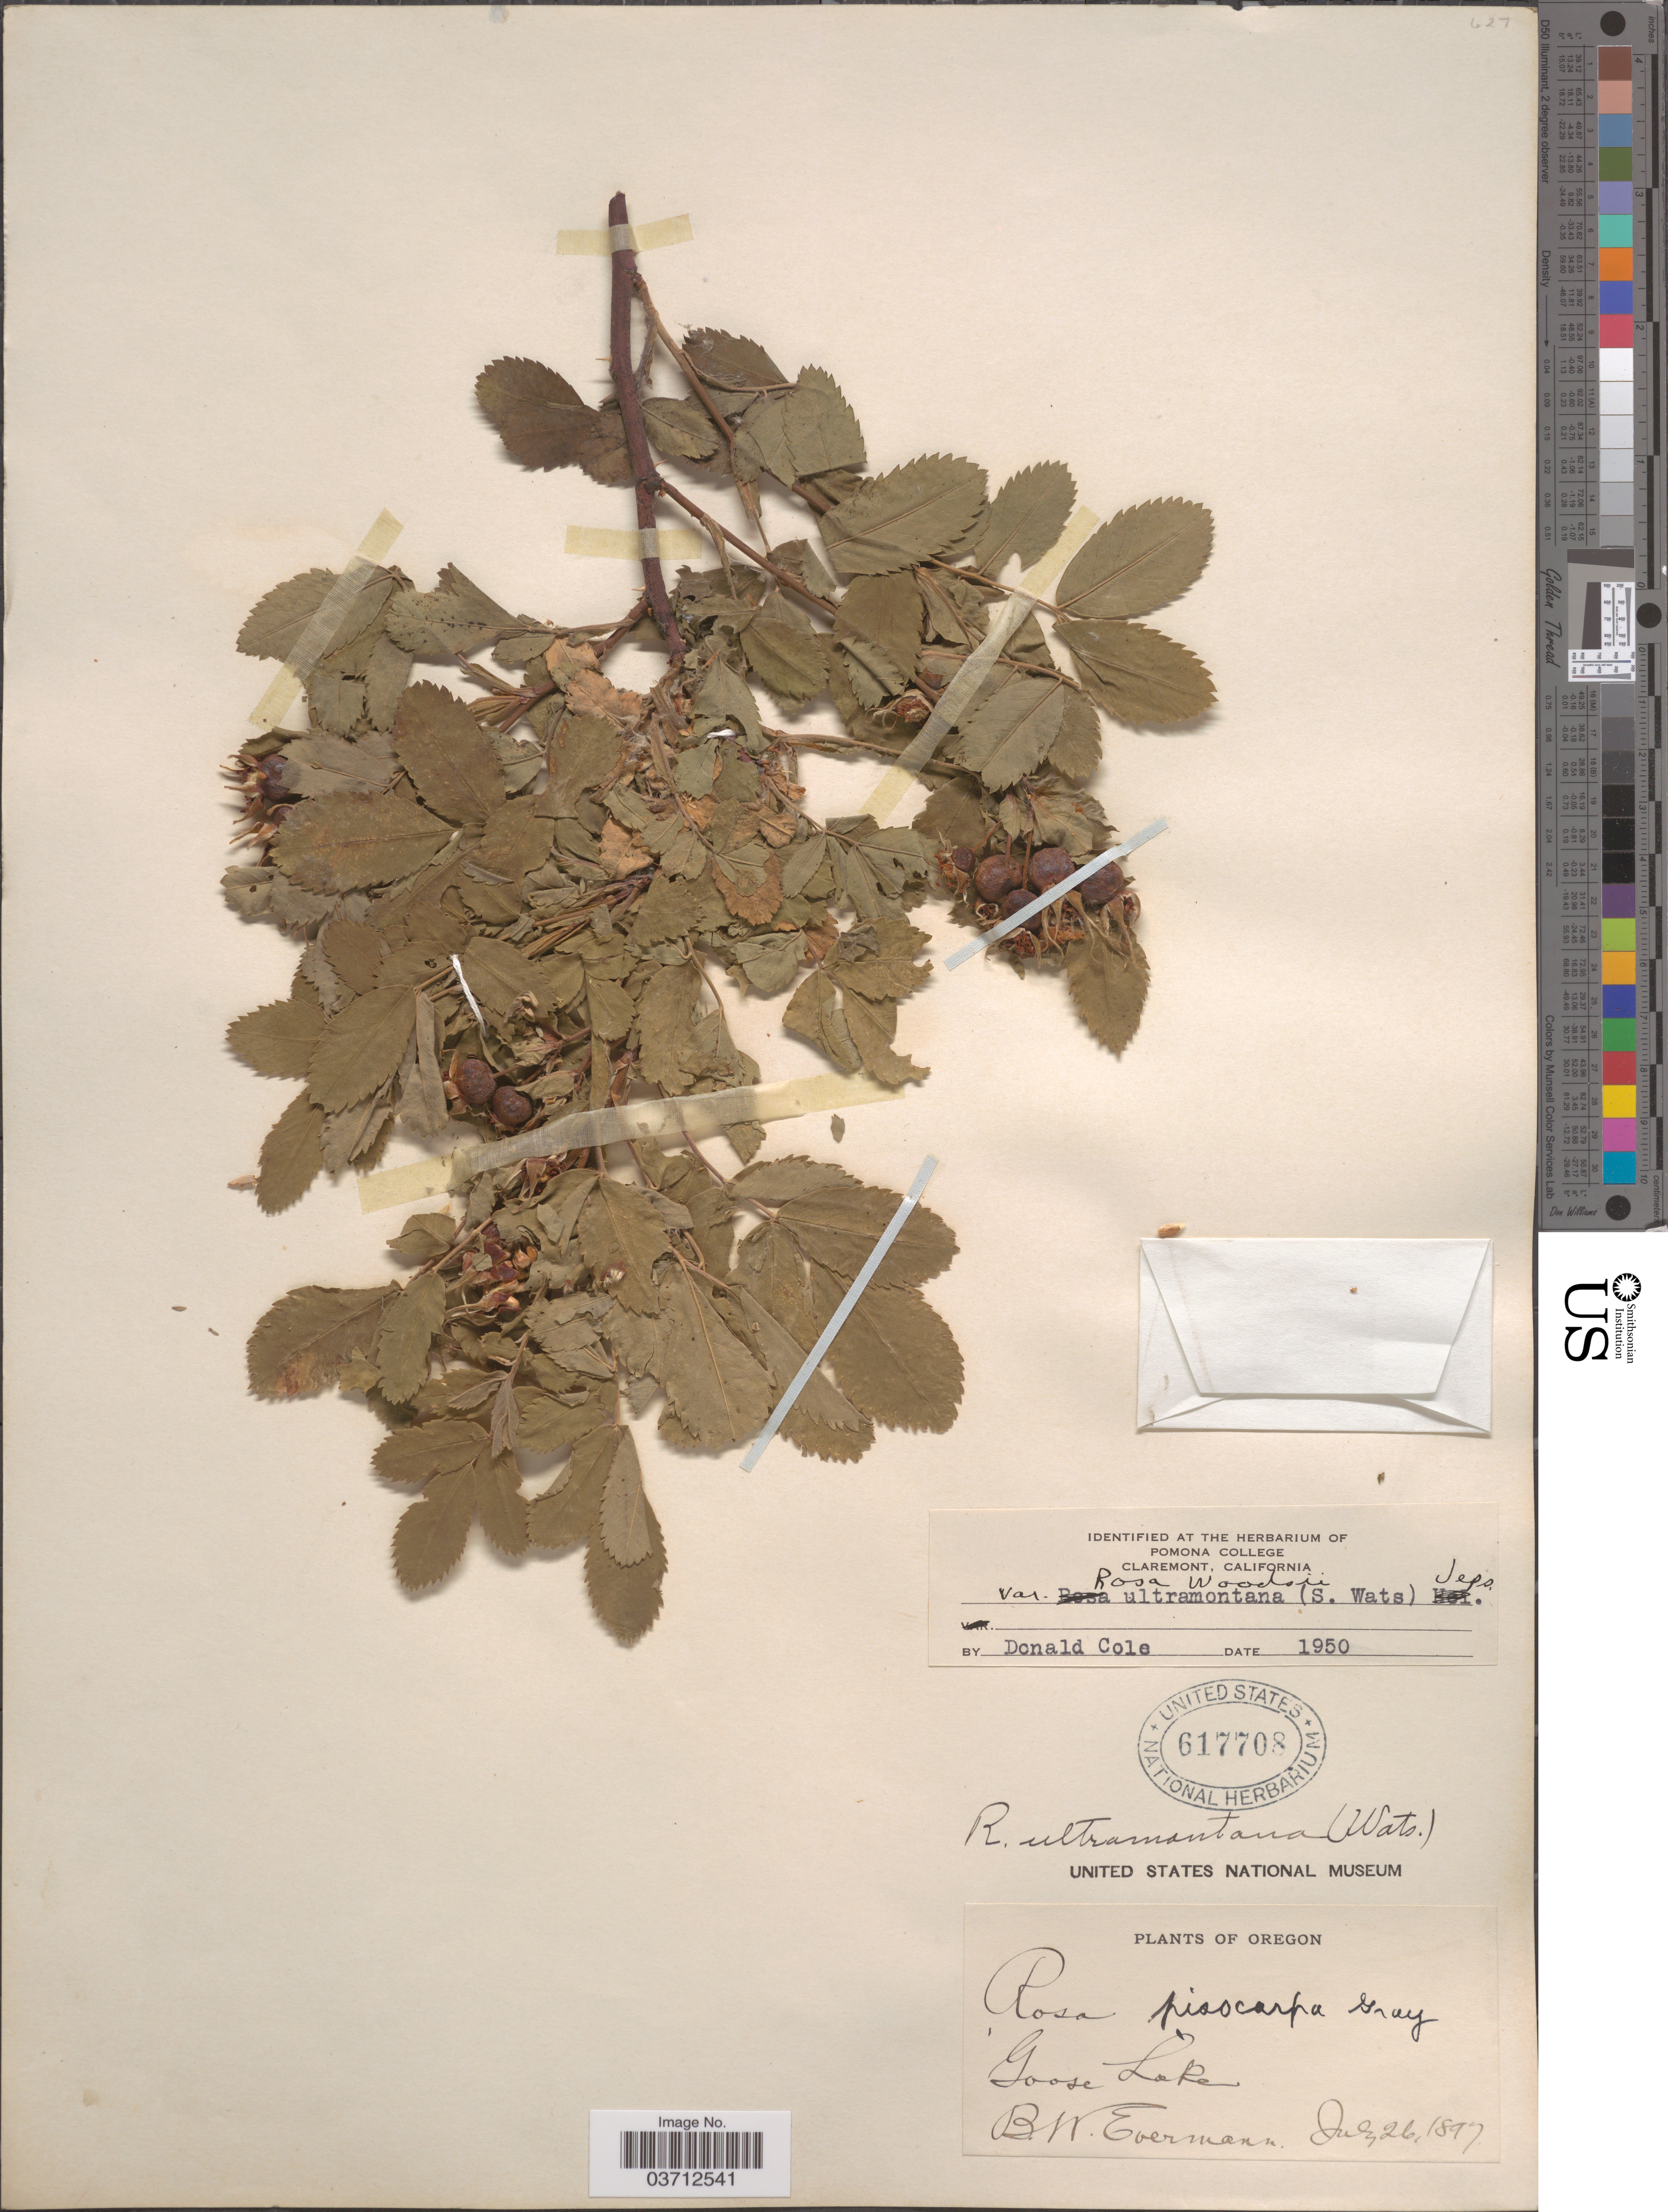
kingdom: Plantae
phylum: Tracheophyta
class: Magnoliopsida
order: Rosales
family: Rosaceae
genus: Rosa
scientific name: Rosa woodsii var. ultramontana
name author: Lindl.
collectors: B. W. Evermann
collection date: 1897-07-26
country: United States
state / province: Oregon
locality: Goose Lake.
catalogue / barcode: US 617708